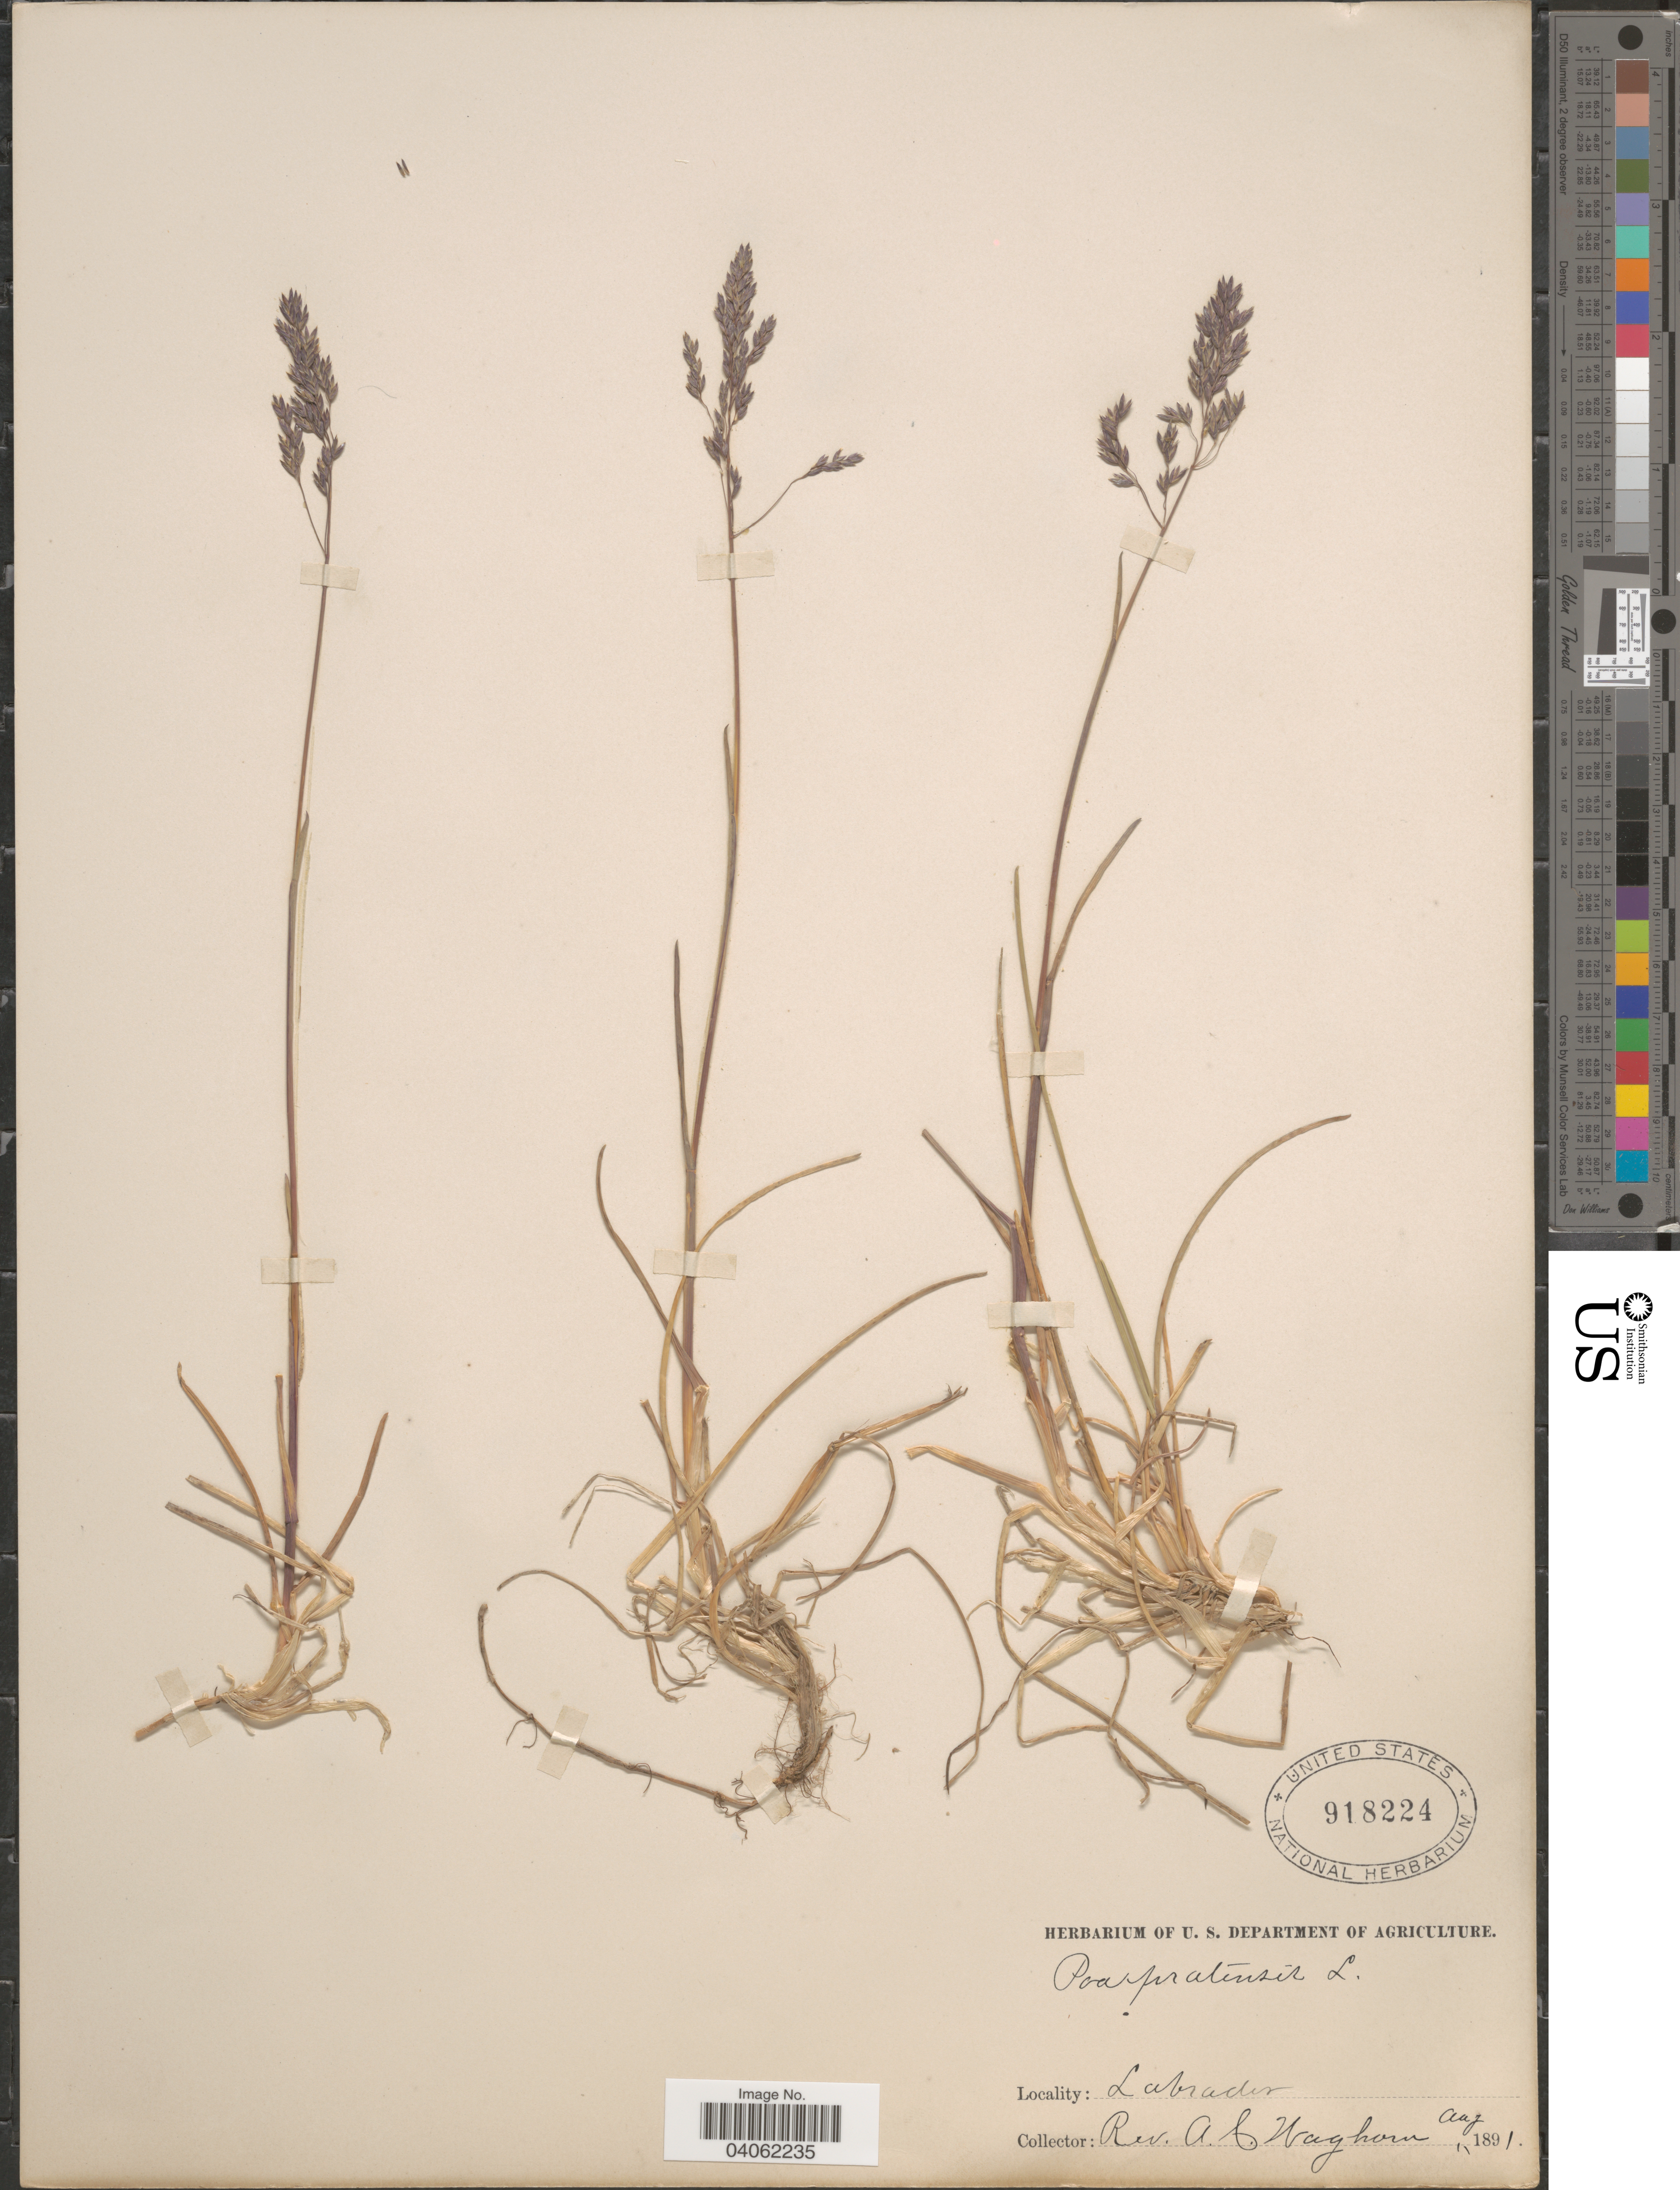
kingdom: Plantae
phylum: Tracheophyta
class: Liliopsida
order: Poales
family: Poaceae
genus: Poa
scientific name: Poa pratensis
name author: L.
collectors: A. Waghorne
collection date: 1891-08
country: Canada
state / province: Newfoundland and Labrador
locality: Labrador.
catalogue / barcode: US 918224